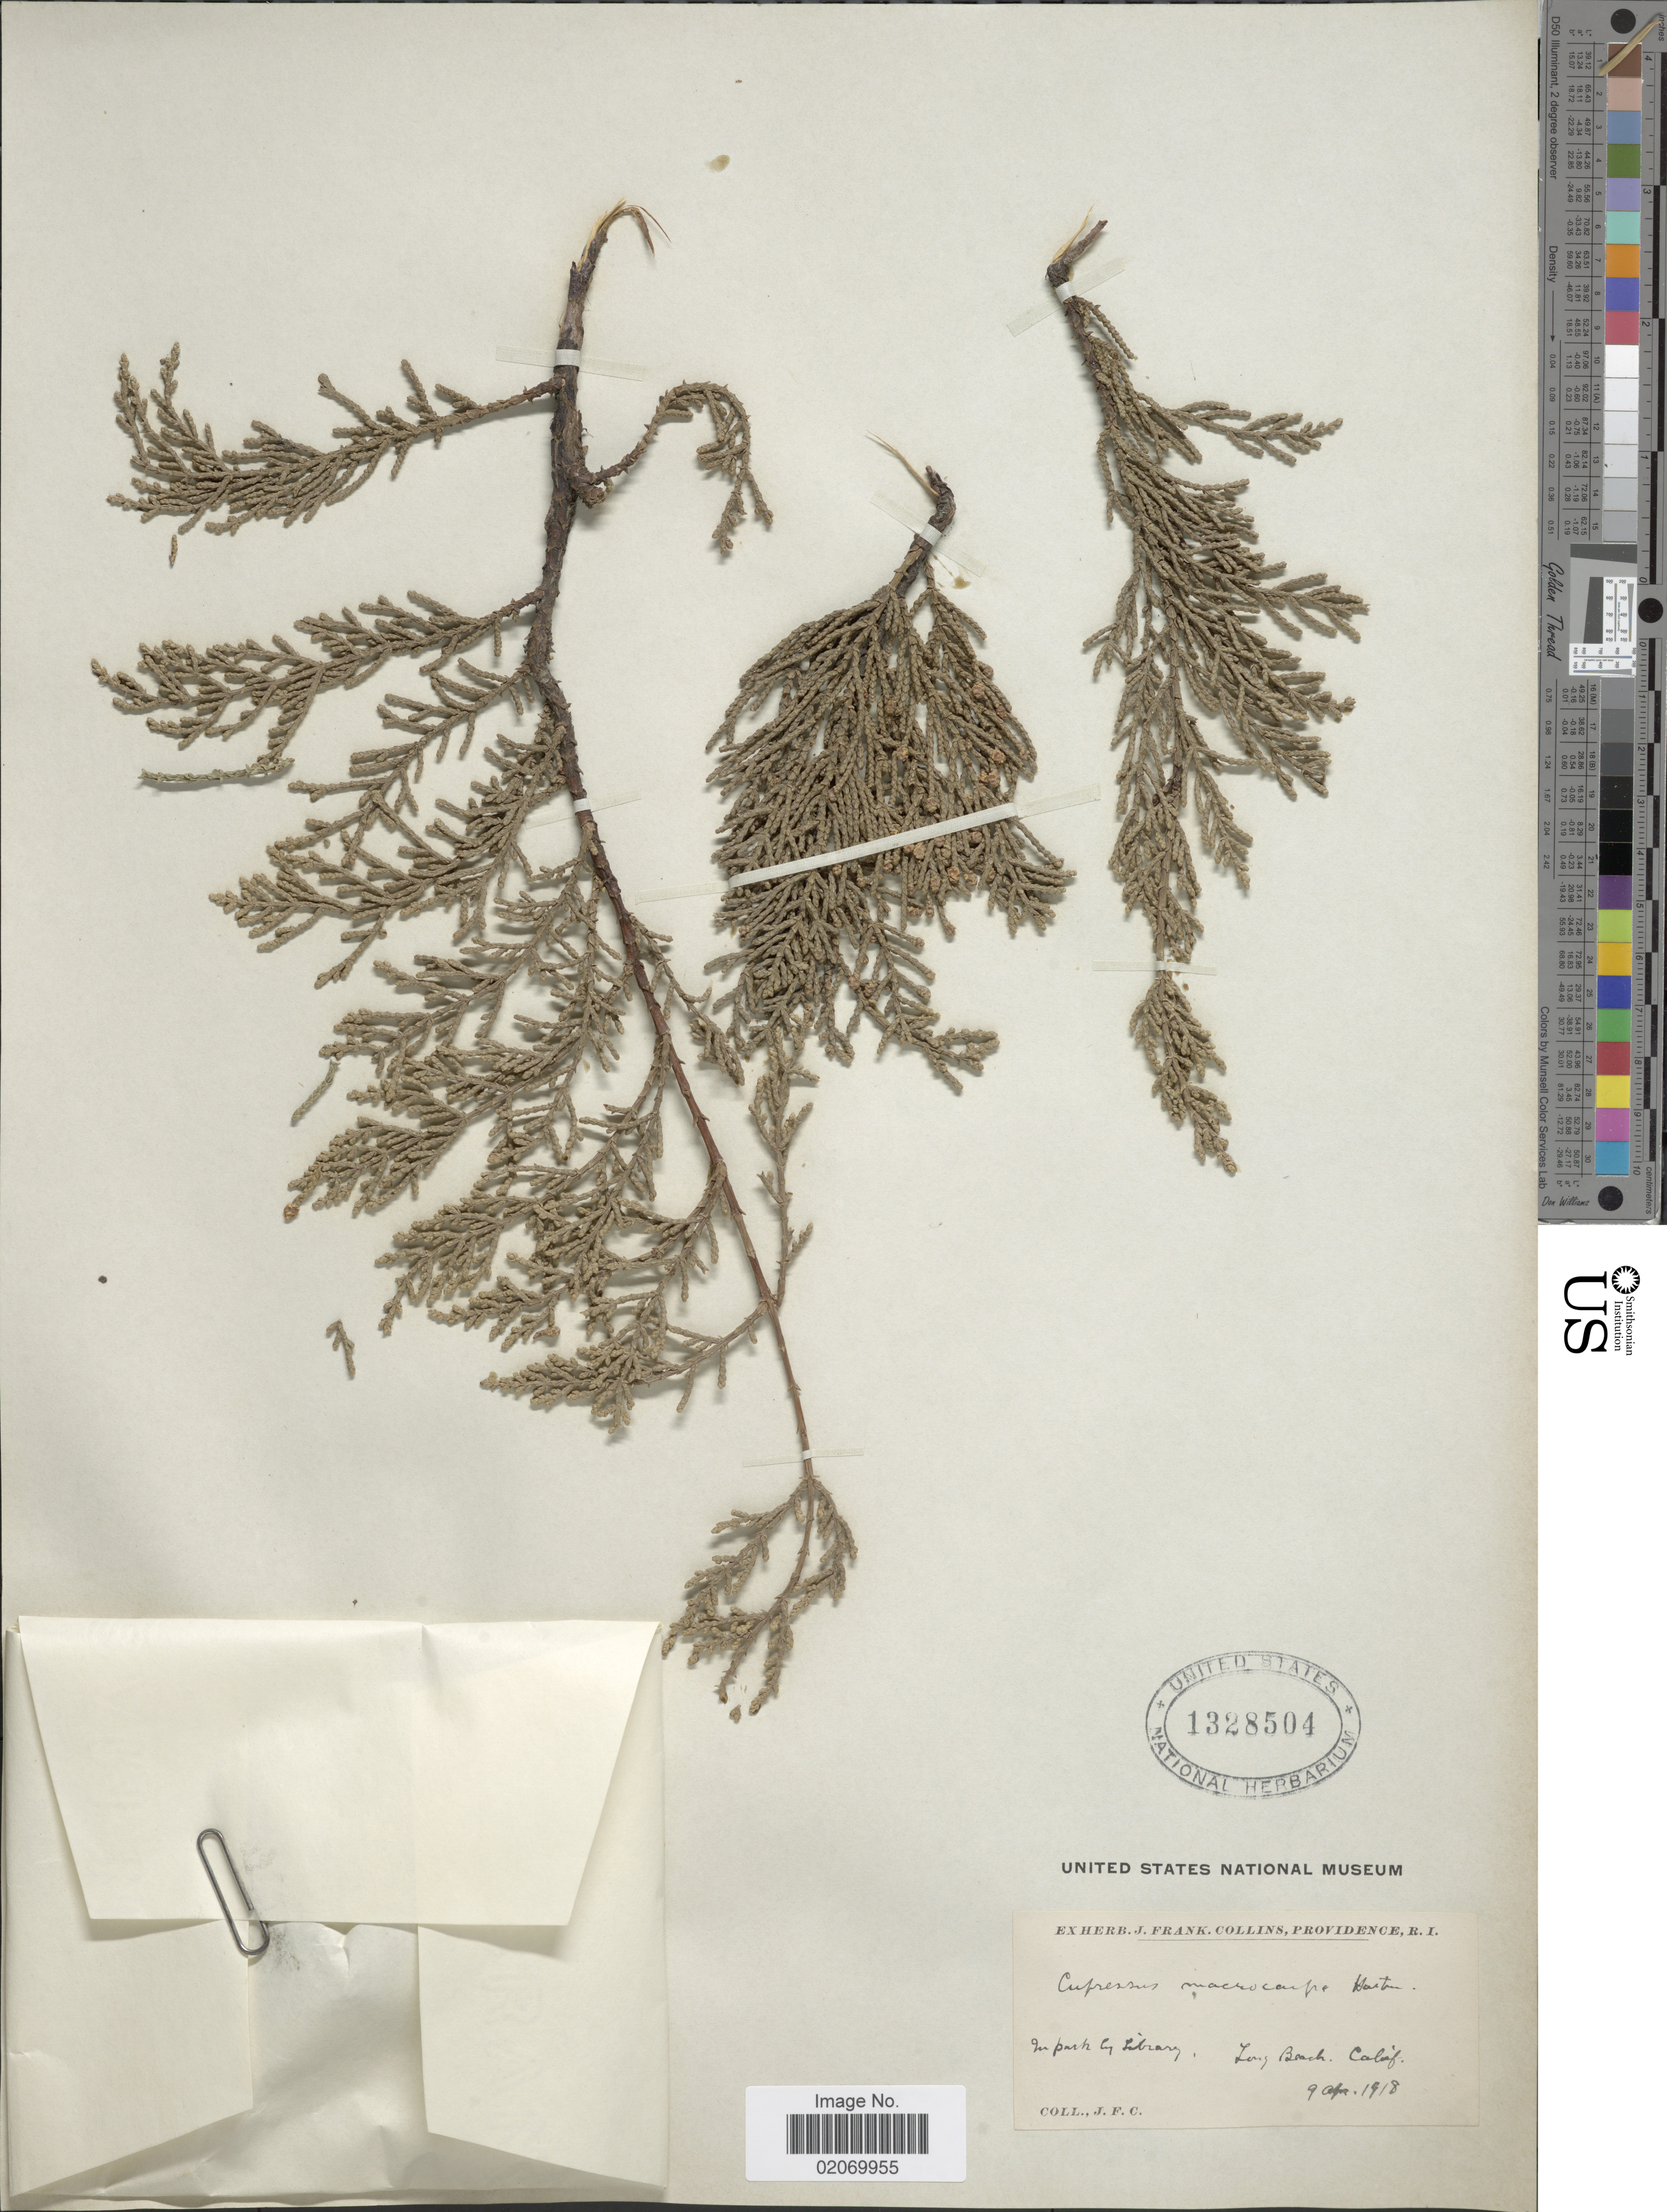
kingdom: Plantae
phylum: Tracheophyta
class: Pinopsida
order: Pinales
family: Cupressaceae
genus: Hesperocyparis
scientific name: Hesperocyparis macrocarpa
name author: (Hartw. ex Gordon) Bartel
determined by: (US) Smithsonian Institution - National Museum of Natural History - Department of Botany (UNITED STATES)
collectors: J. Collins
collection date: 1918-04-09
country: United States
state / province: California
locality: In park by Library, Long Beach, Calif.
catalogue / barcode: US 1328504